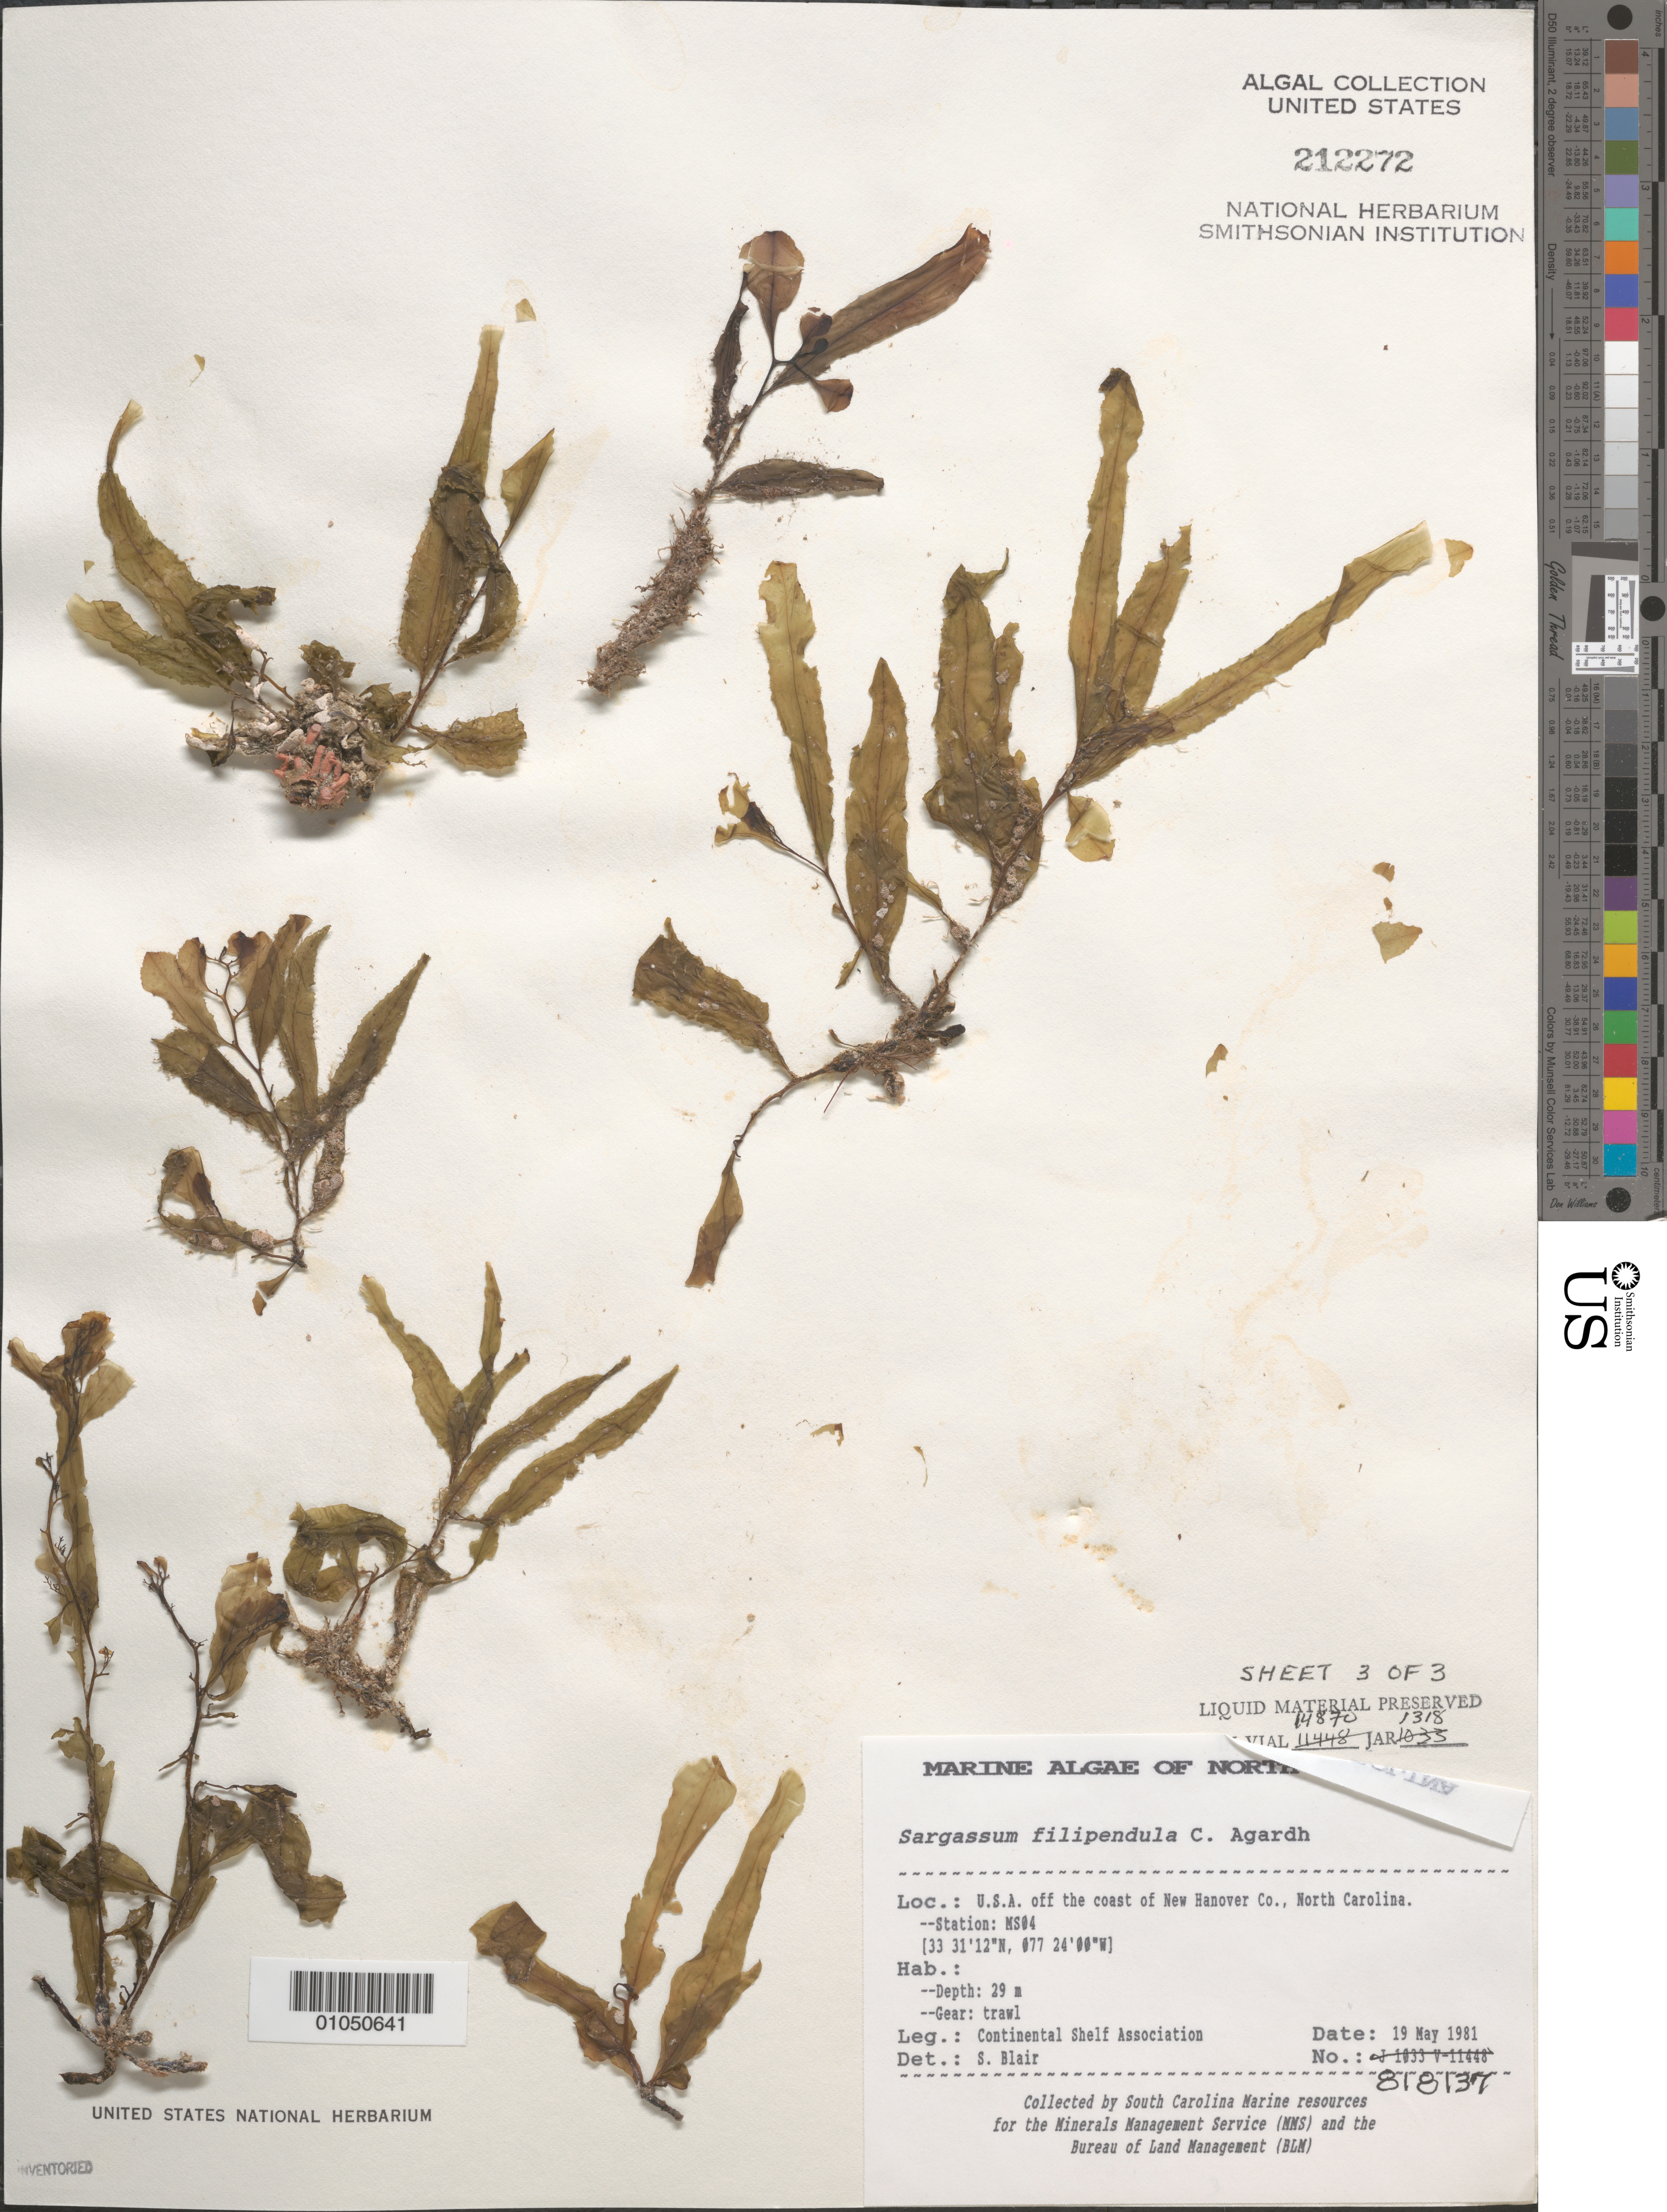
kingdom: Chromista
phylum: Ochrophyta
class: Phaeophyceae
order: Fucales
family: Sargassaceae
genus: Sargassum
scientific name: Sargassum filipendula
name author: C. Agardh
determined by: Blair, S. M.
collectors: Continental Shelf Associates for the MMS/BLM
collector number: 818137 Station MS04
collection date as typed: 19 May 1981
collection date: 1981-05-19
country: United States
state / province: North Carolina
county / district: New Hanover County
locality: Off coast of New Hanover County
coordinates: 33 31'12"N, 077 24'00"W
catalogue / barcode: US 212272